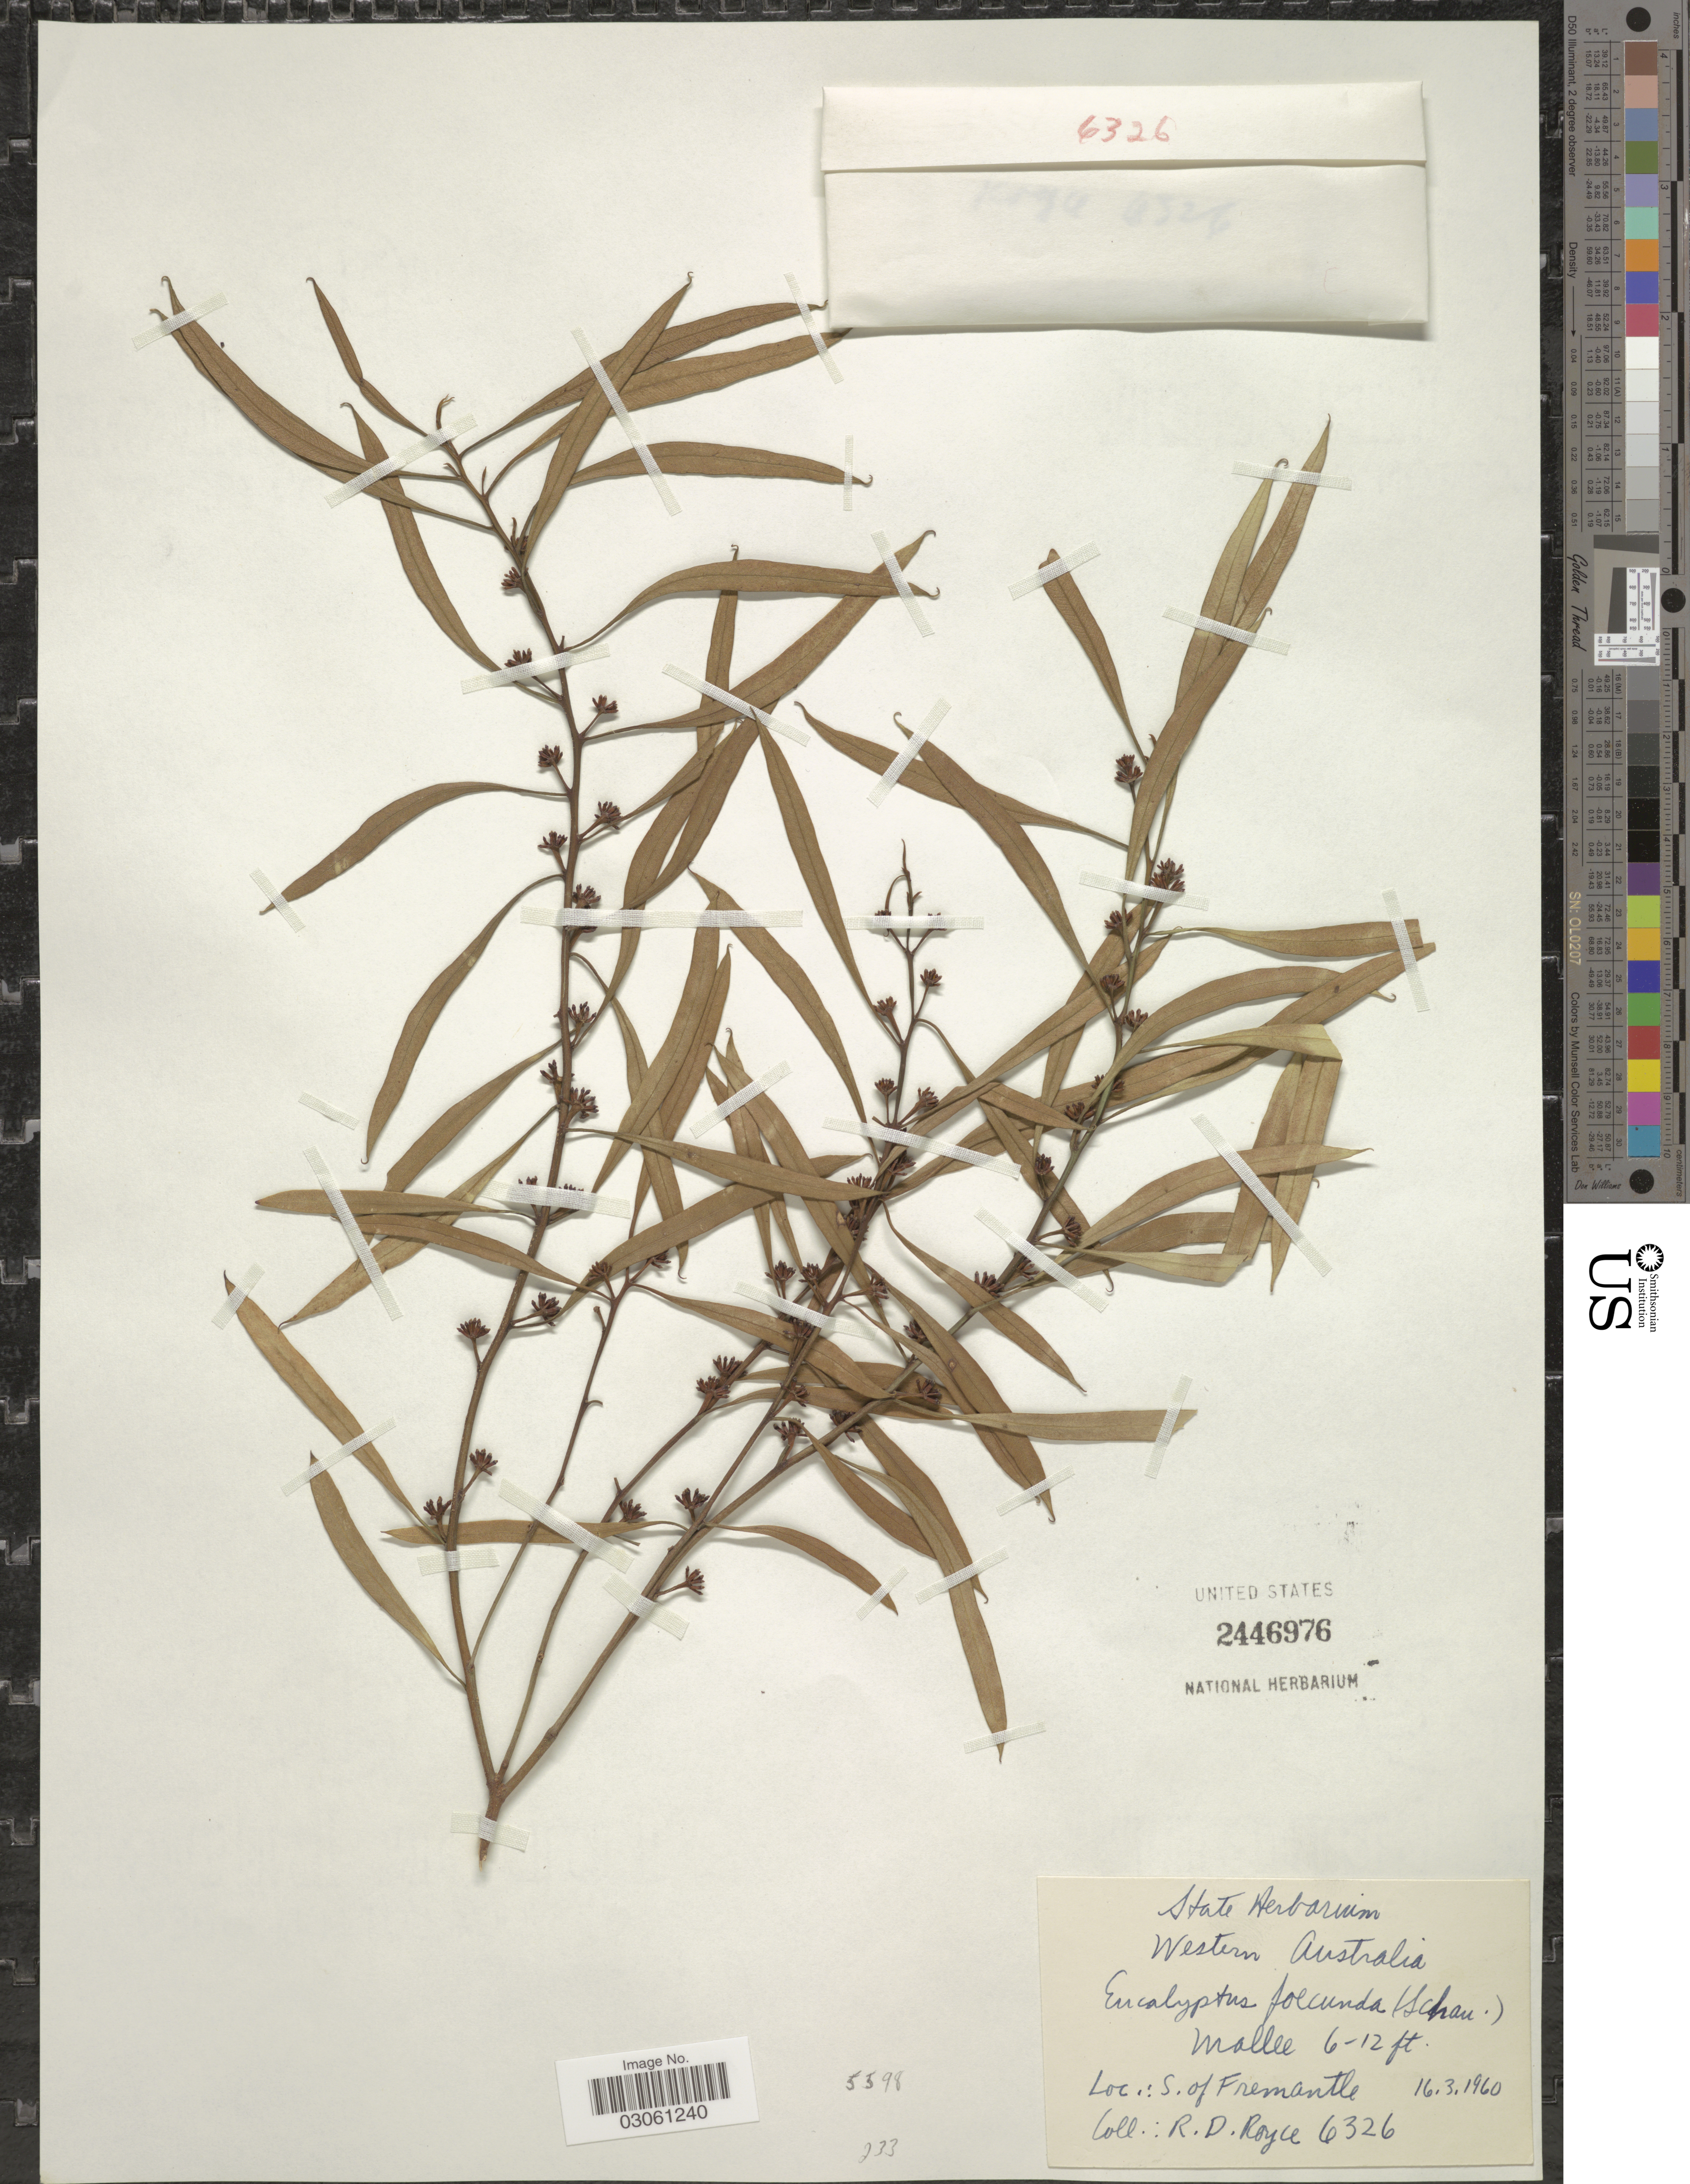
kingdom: Plantae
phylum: Tracheophyta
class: Magnoliopsida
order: Myrtales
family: Myrtaceae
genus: Eucalyptus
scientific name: Eucalyptus foecunda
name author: Schauer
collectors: R. Royce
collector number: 6326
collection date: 1960-03-16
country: Australia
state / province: Western Australia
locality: S. of Fremantle.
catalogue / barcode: US 2446976